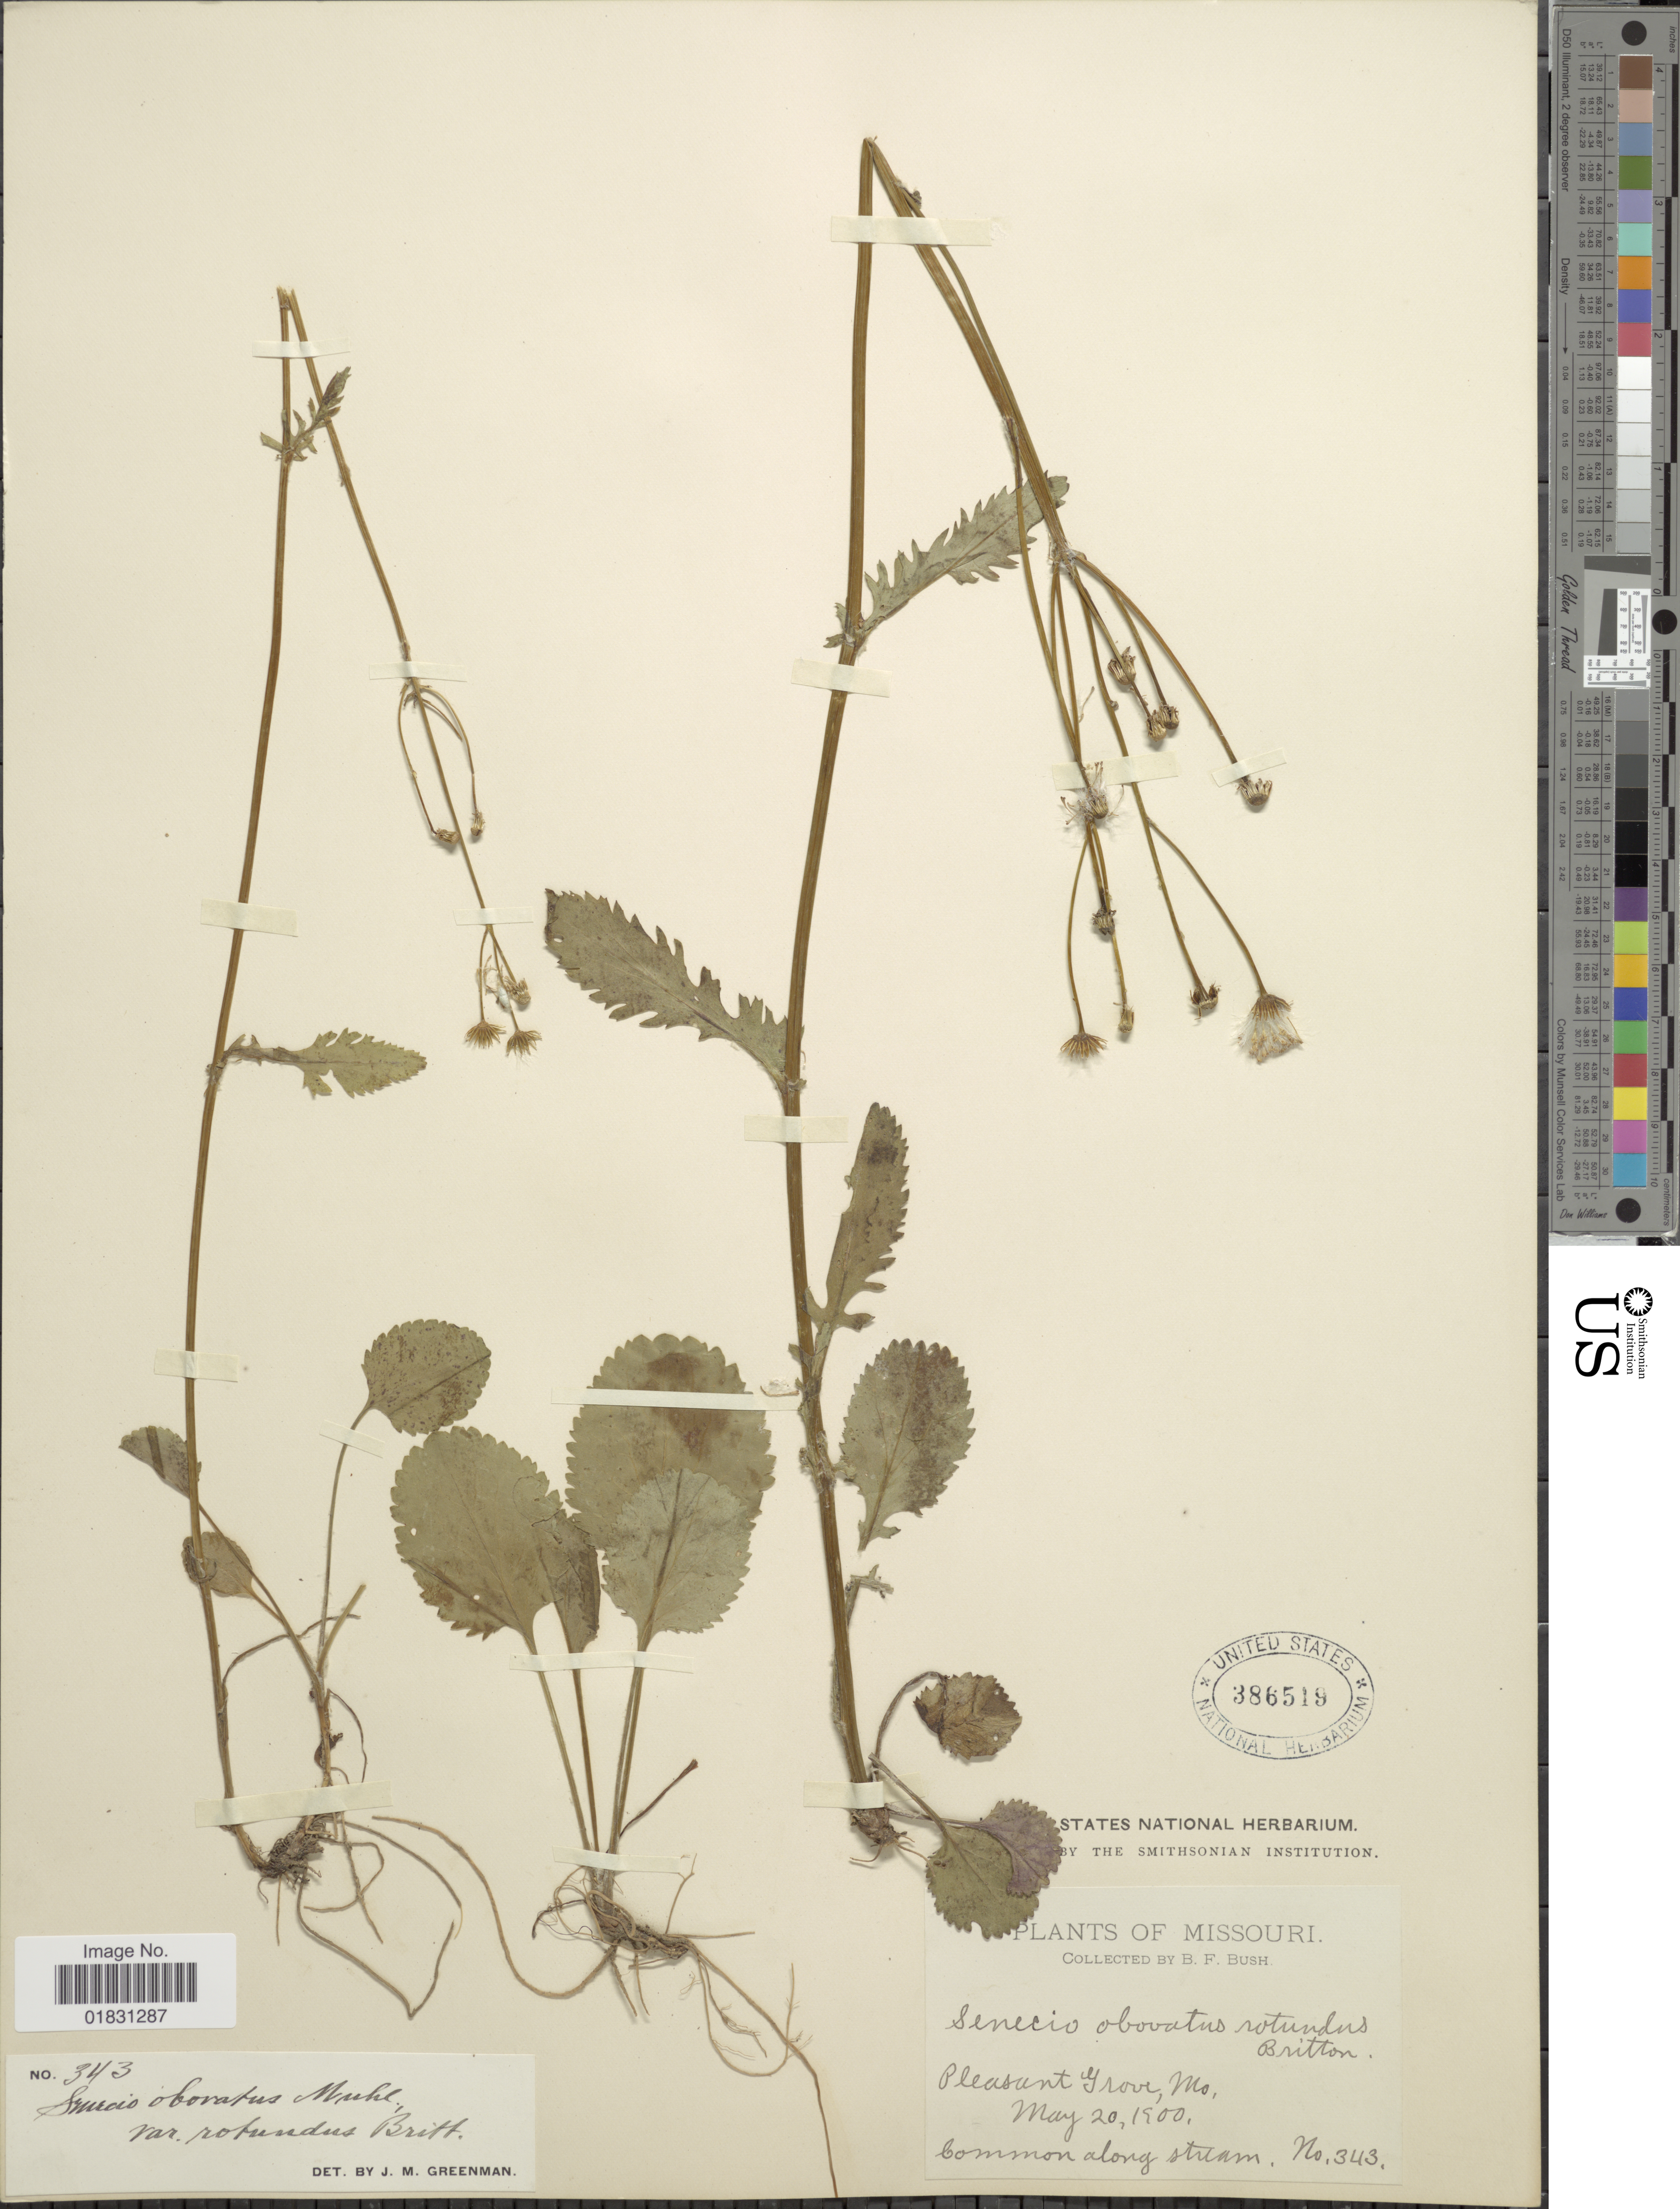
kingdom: Plantae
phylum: Tracheophyta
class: Magnoliopsida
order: Asterales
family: Asteraceae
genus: Packera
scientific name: Packera obovata var. rotundus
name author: Britton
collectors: B. F. Bush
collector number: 343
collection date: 1900-05-20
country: United States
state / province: Missouri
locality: Pleasant Grove, Common along stream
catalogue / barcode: US 386519